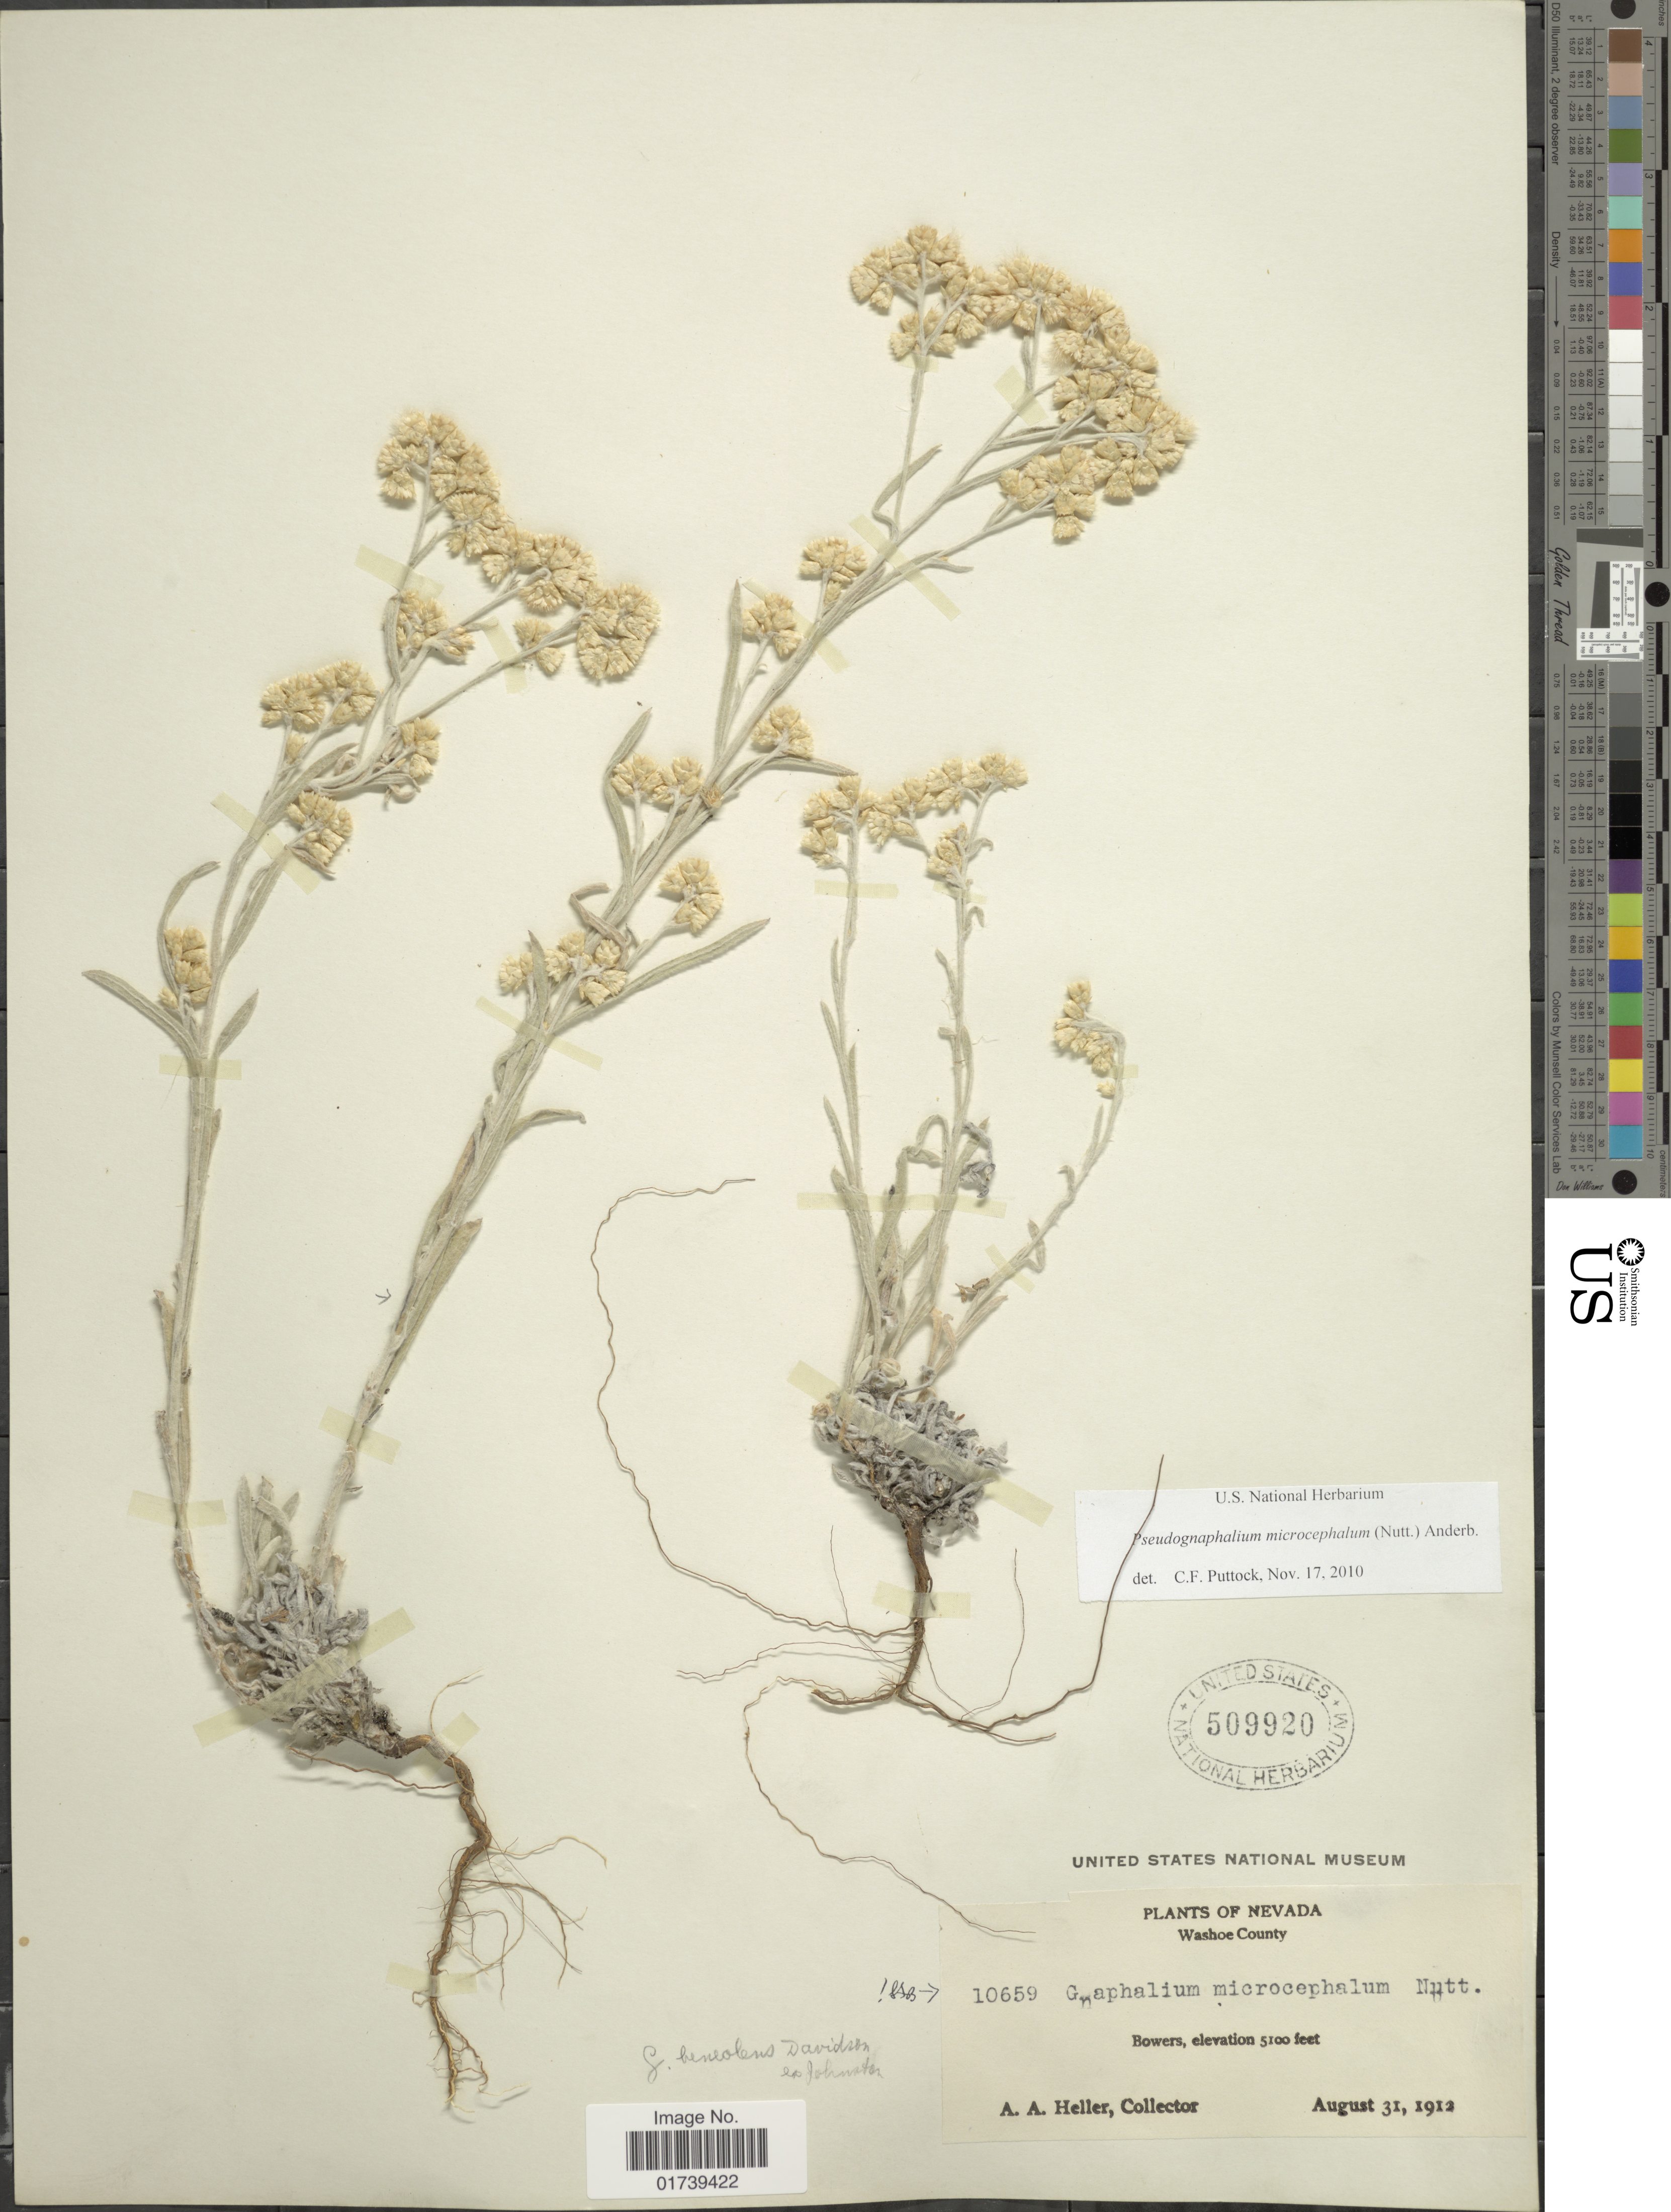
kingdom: Plantae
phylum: Tracheophyta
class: Magnoliopsida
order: Asterales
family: Asteraceae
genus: Pseudognaphalium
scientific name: Pseudognaphalium microcephalum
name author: (Nutt.) Anderb.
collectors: A. A. Heller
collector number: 10659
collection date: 1912-08-31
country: United States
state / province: Nevada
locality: Washoe County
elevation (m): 1554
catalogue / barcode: US 509920